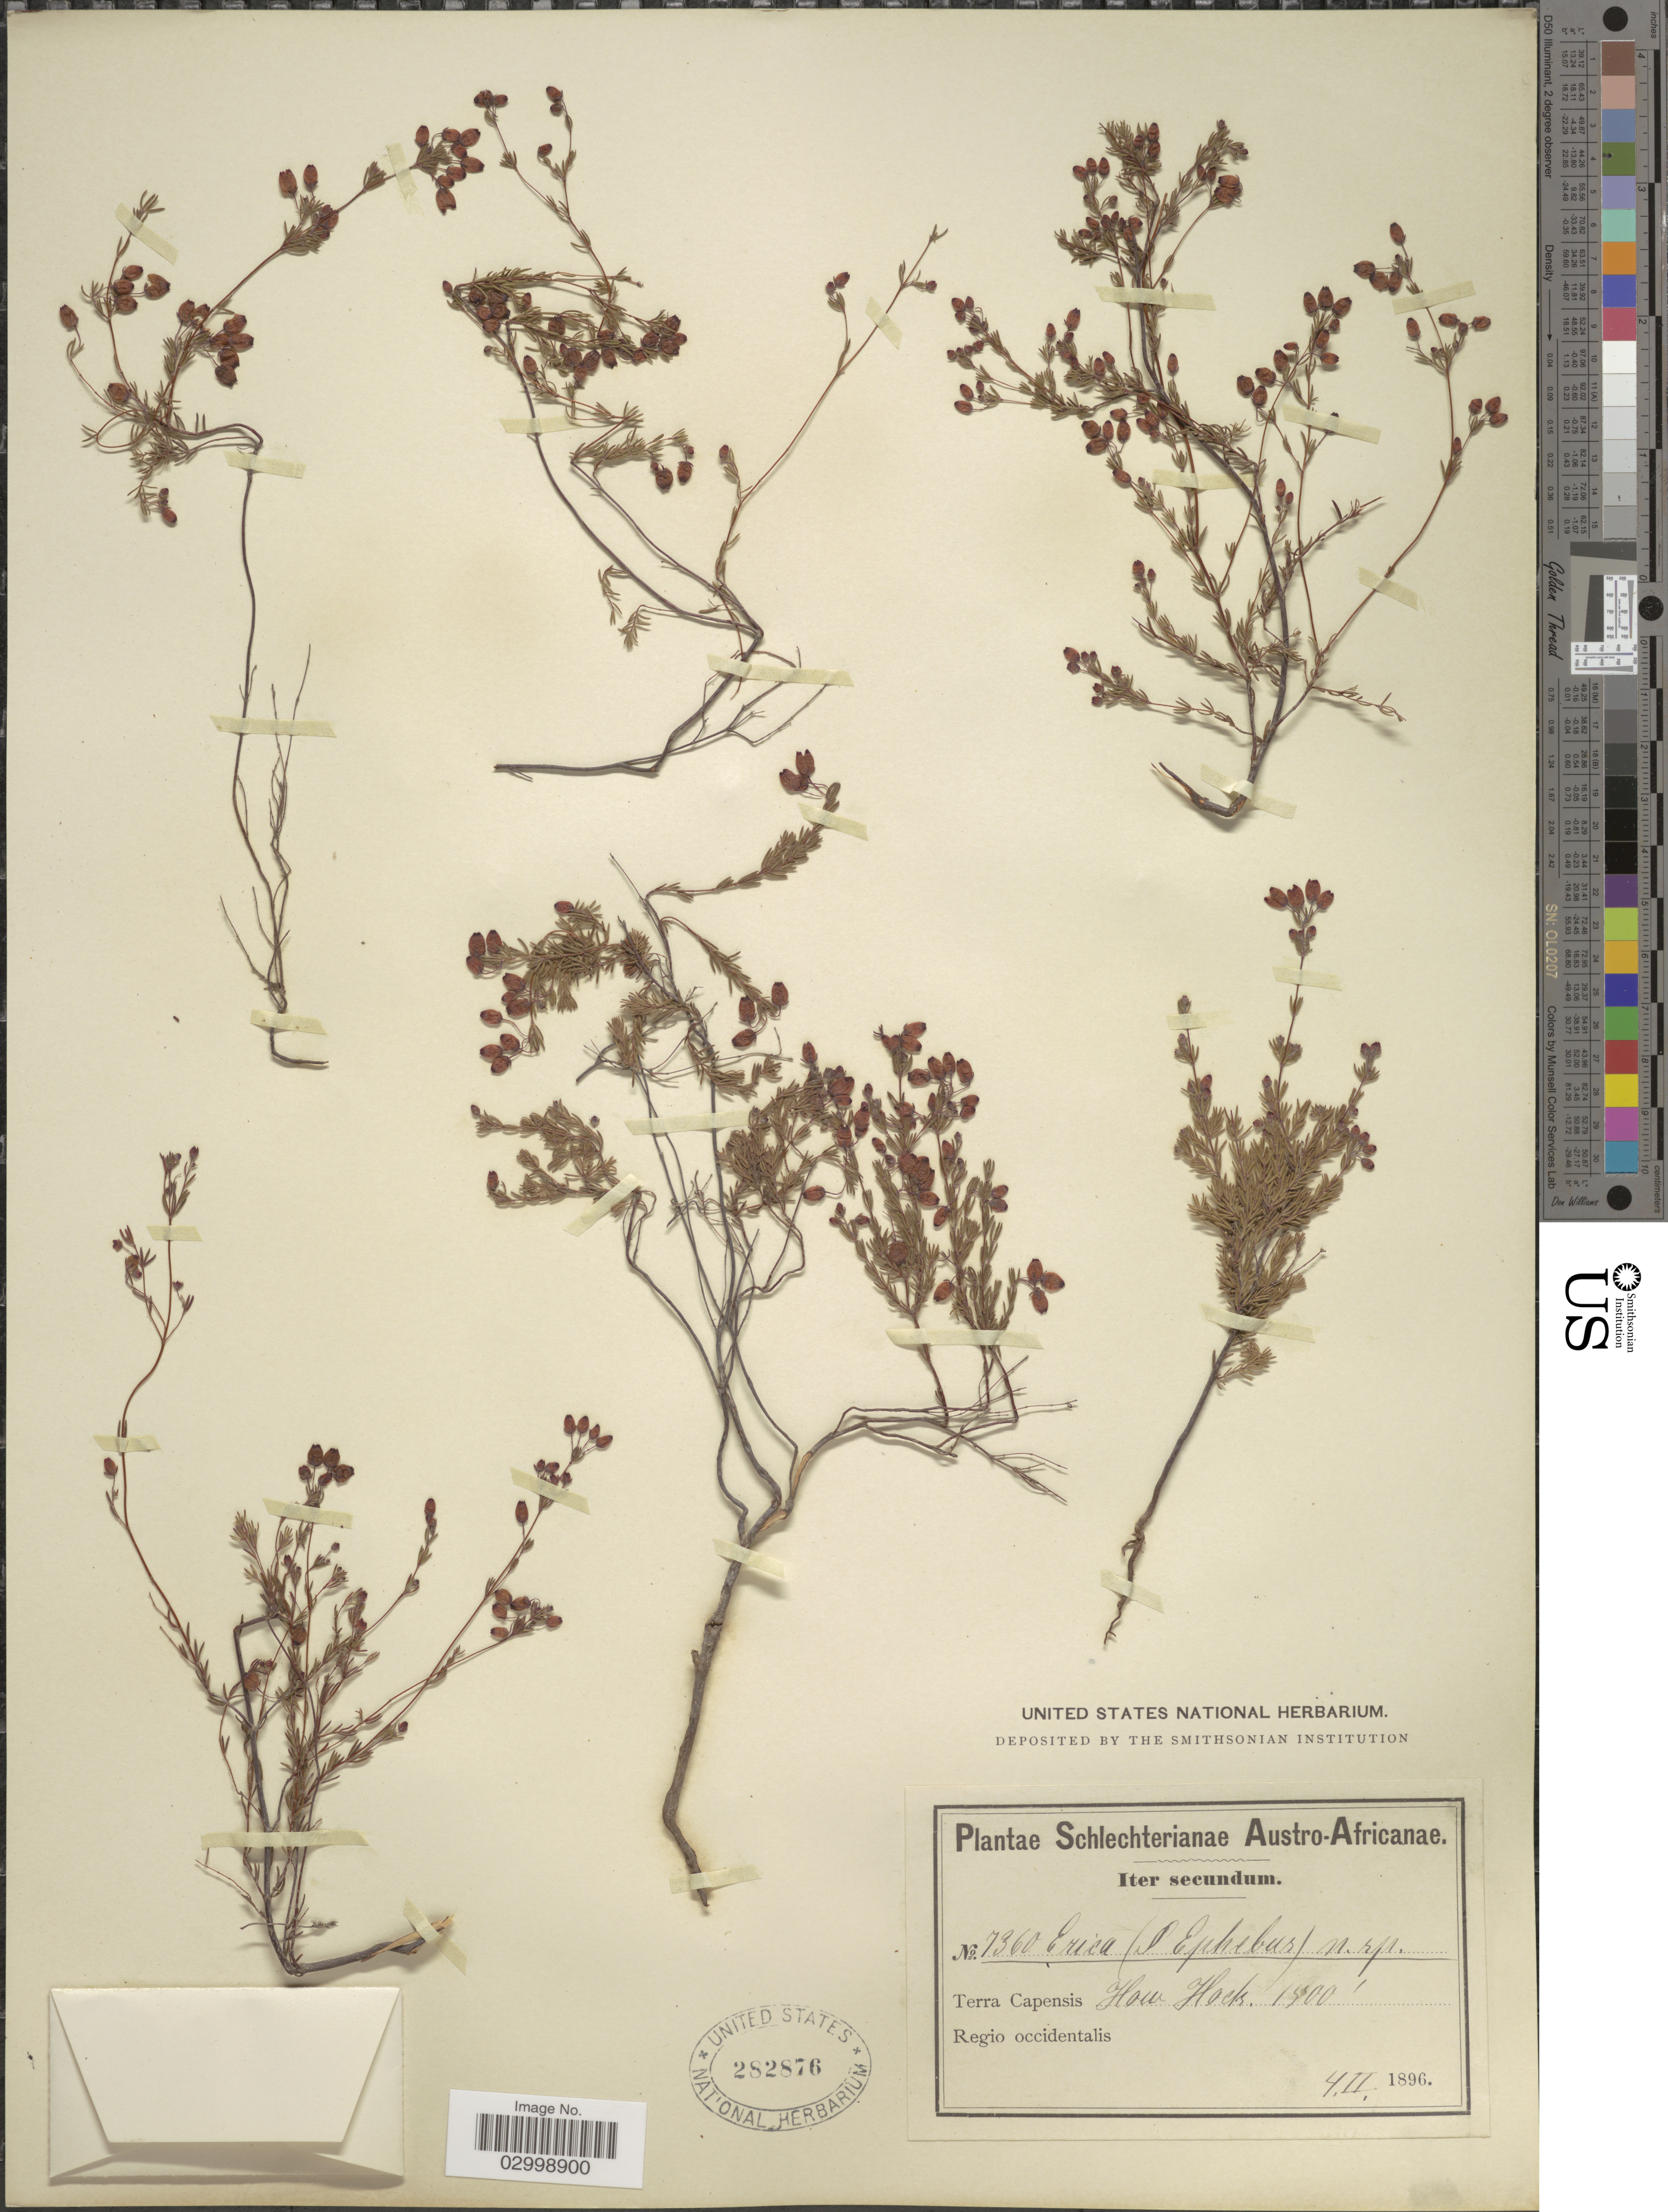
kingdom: Plantae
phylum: Tracheophyta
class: Magnoliopsida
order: Ericales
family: Ericaceae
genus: Erica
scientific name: Erica sp.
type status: Syntype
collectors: Schlechter, --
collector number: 7360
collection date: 1896-02-04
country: South Africa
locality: Austro-Africanae, Terra Capensis, How Hoek, Regio occidentalis.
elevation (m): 457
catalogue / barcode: US 282876